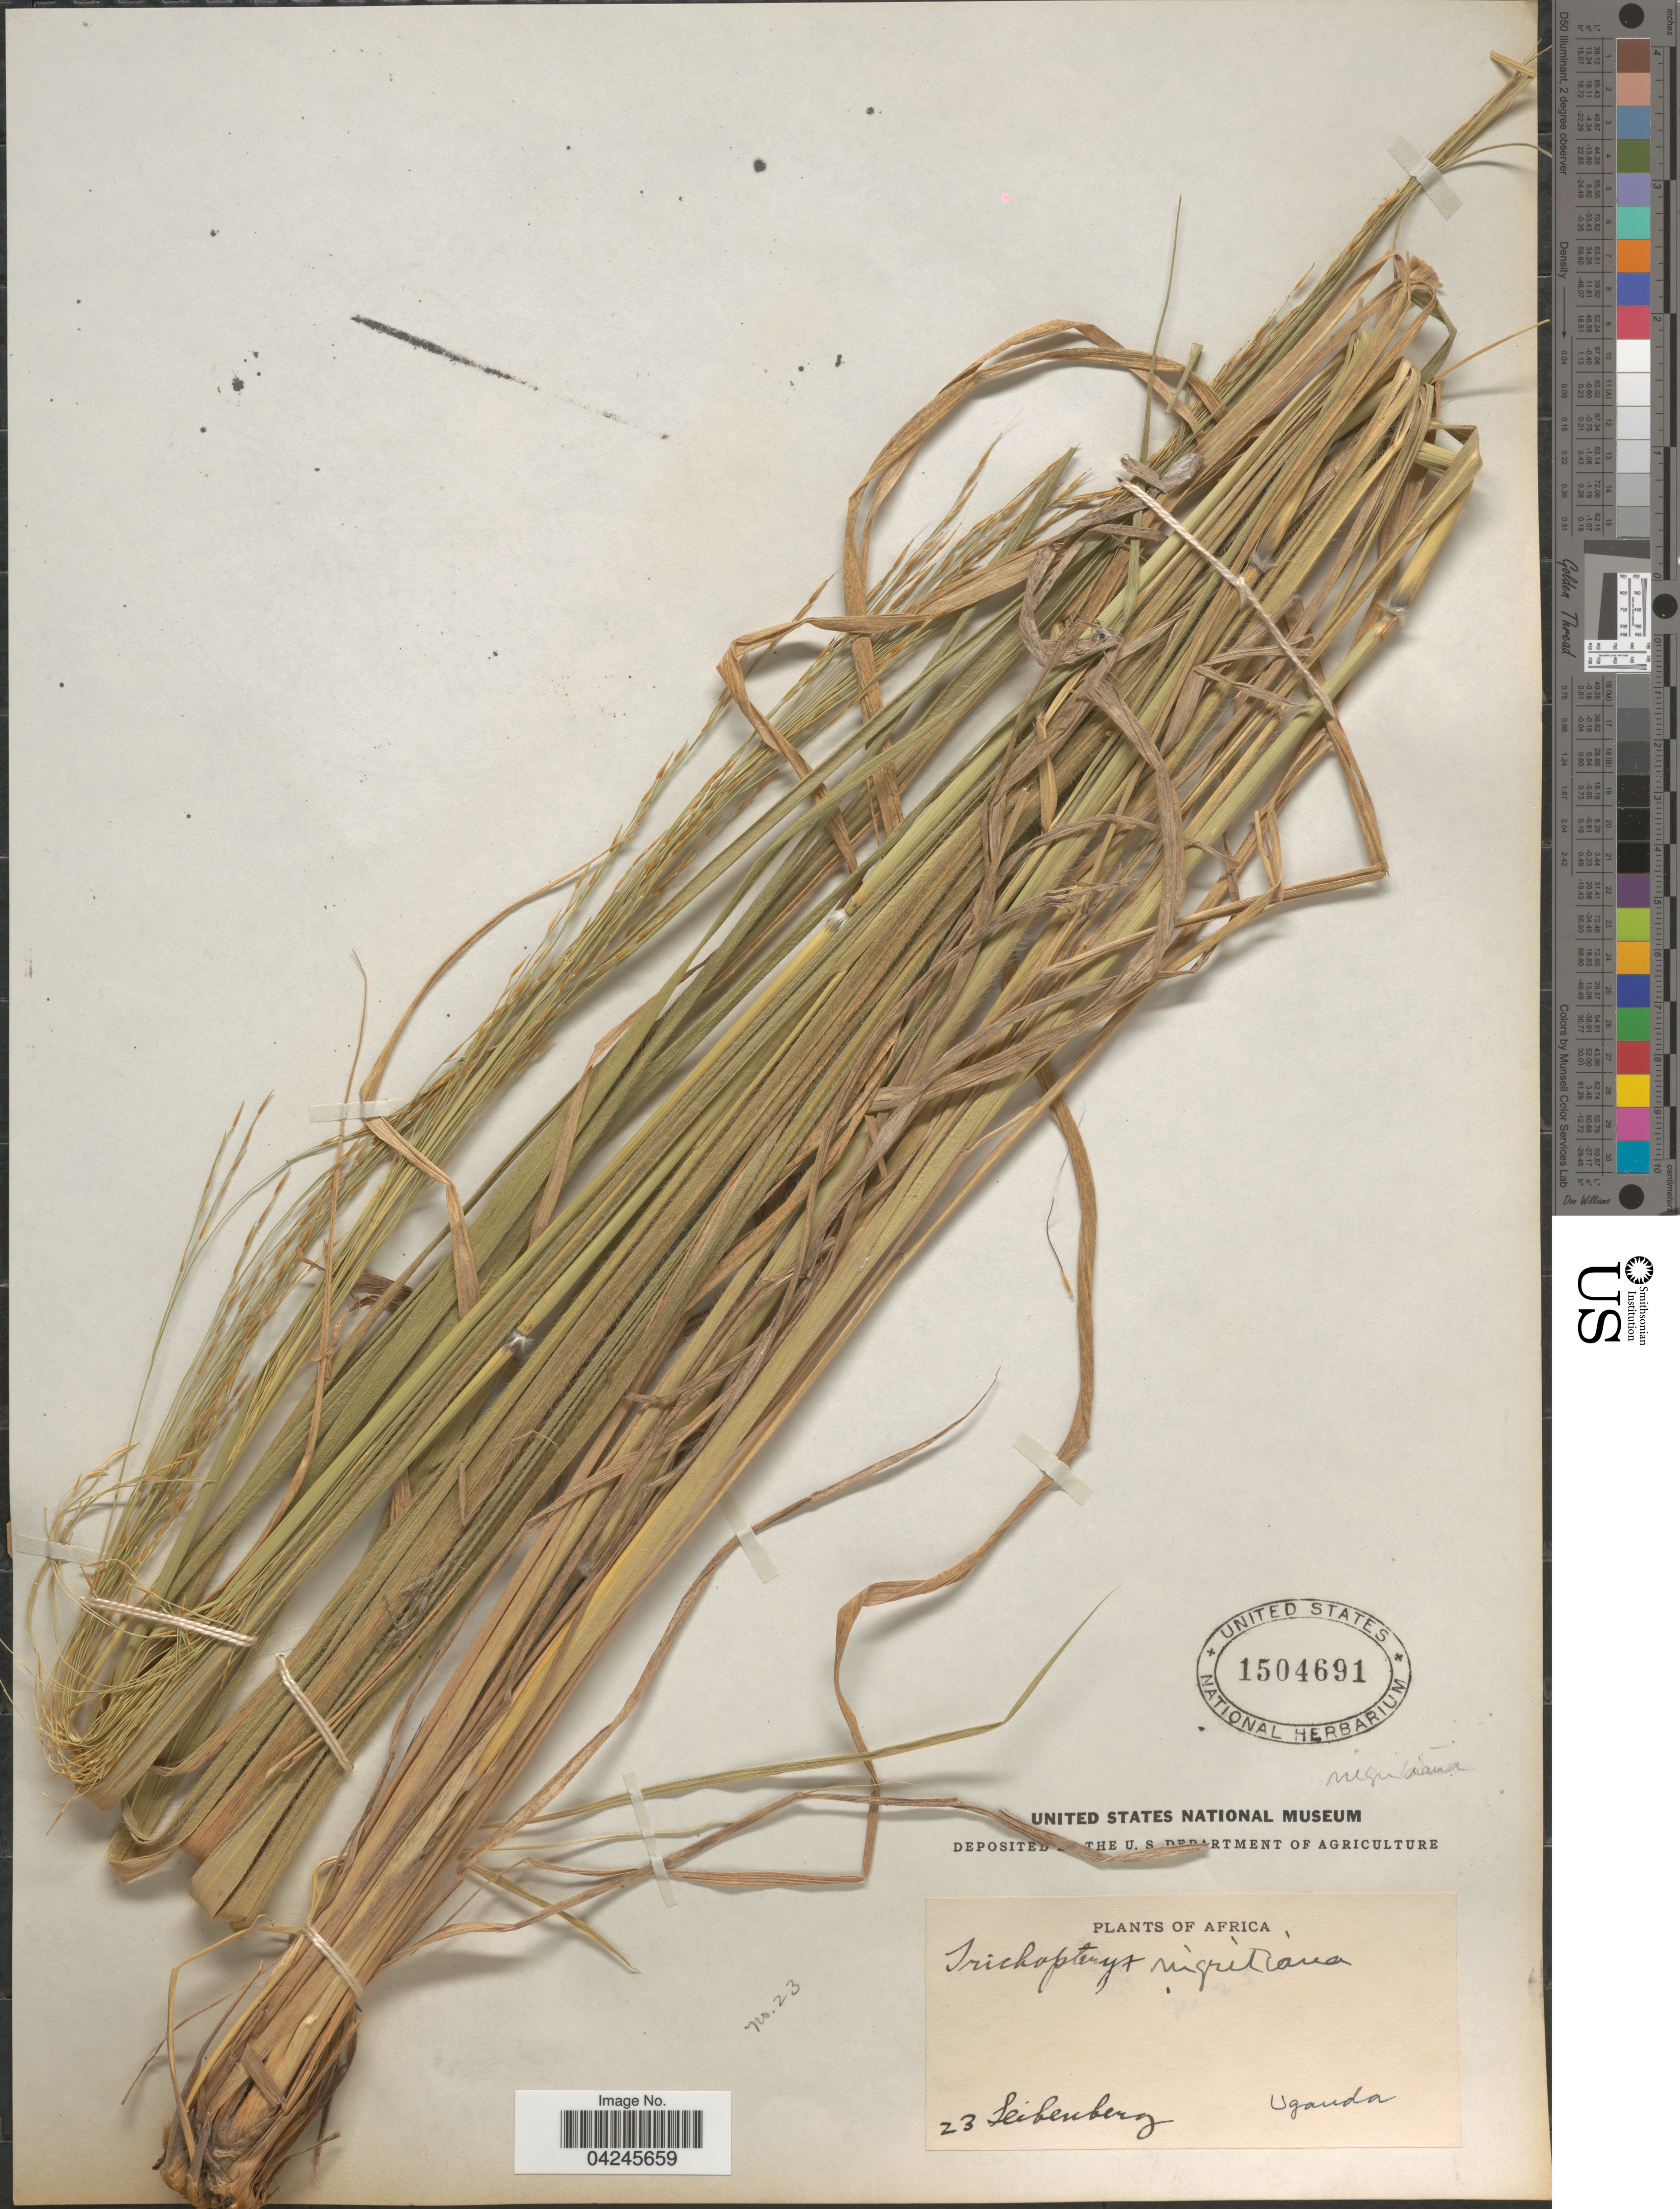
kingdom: Plantae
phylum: Tracheophyta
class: Liliopsida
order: Poales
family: Poaceae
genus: Loudetia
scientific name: Loudetia arundinacea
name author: (Hochst. ex A. Rich.) Steud.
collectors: Leibenberg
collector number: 2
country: Uganda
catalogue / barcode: US 1504691